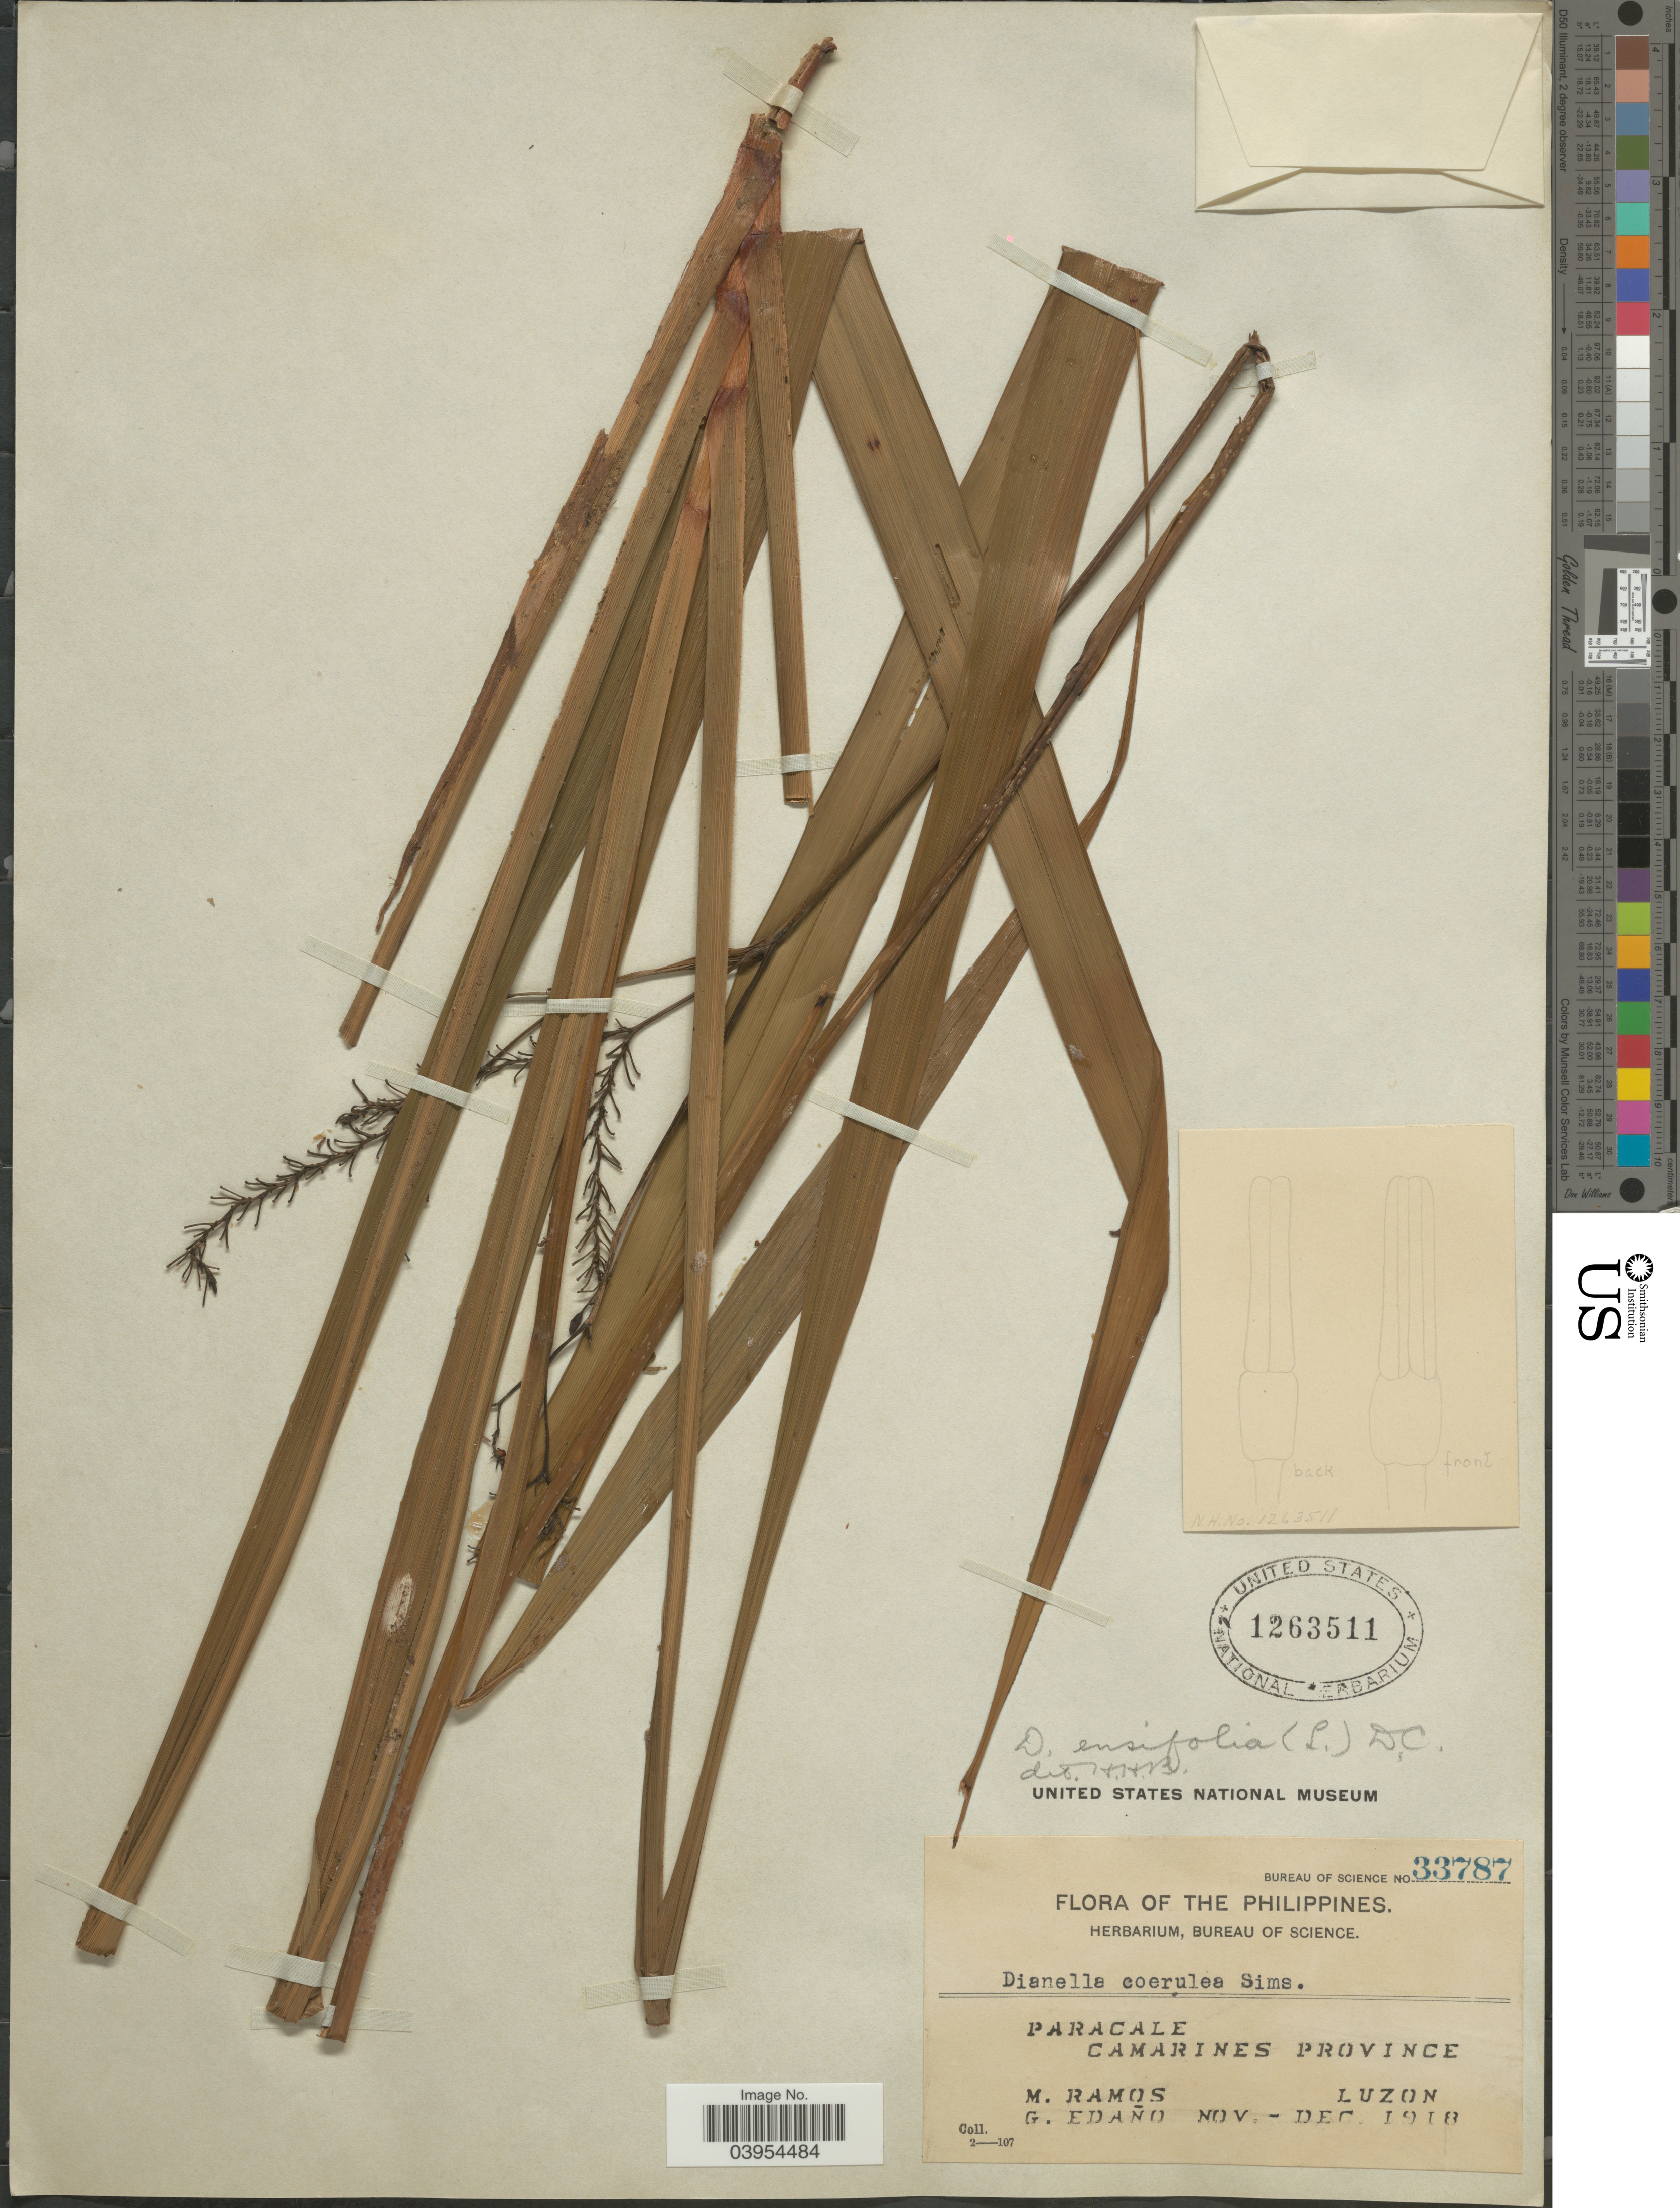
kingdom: Plantae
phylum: Tracheophyta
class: Liliopsida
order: Asparagales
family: Asphodelaceae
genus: Dianella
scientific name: Dianella ensifolia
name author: (L.) DC.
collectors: M. Ramos & G. Edaño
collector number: Bureau of Science 33787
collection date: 1918-11/1918-12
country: Philippines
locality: Paracale. Camarines Province. Luzon.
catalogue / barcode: US 1263511